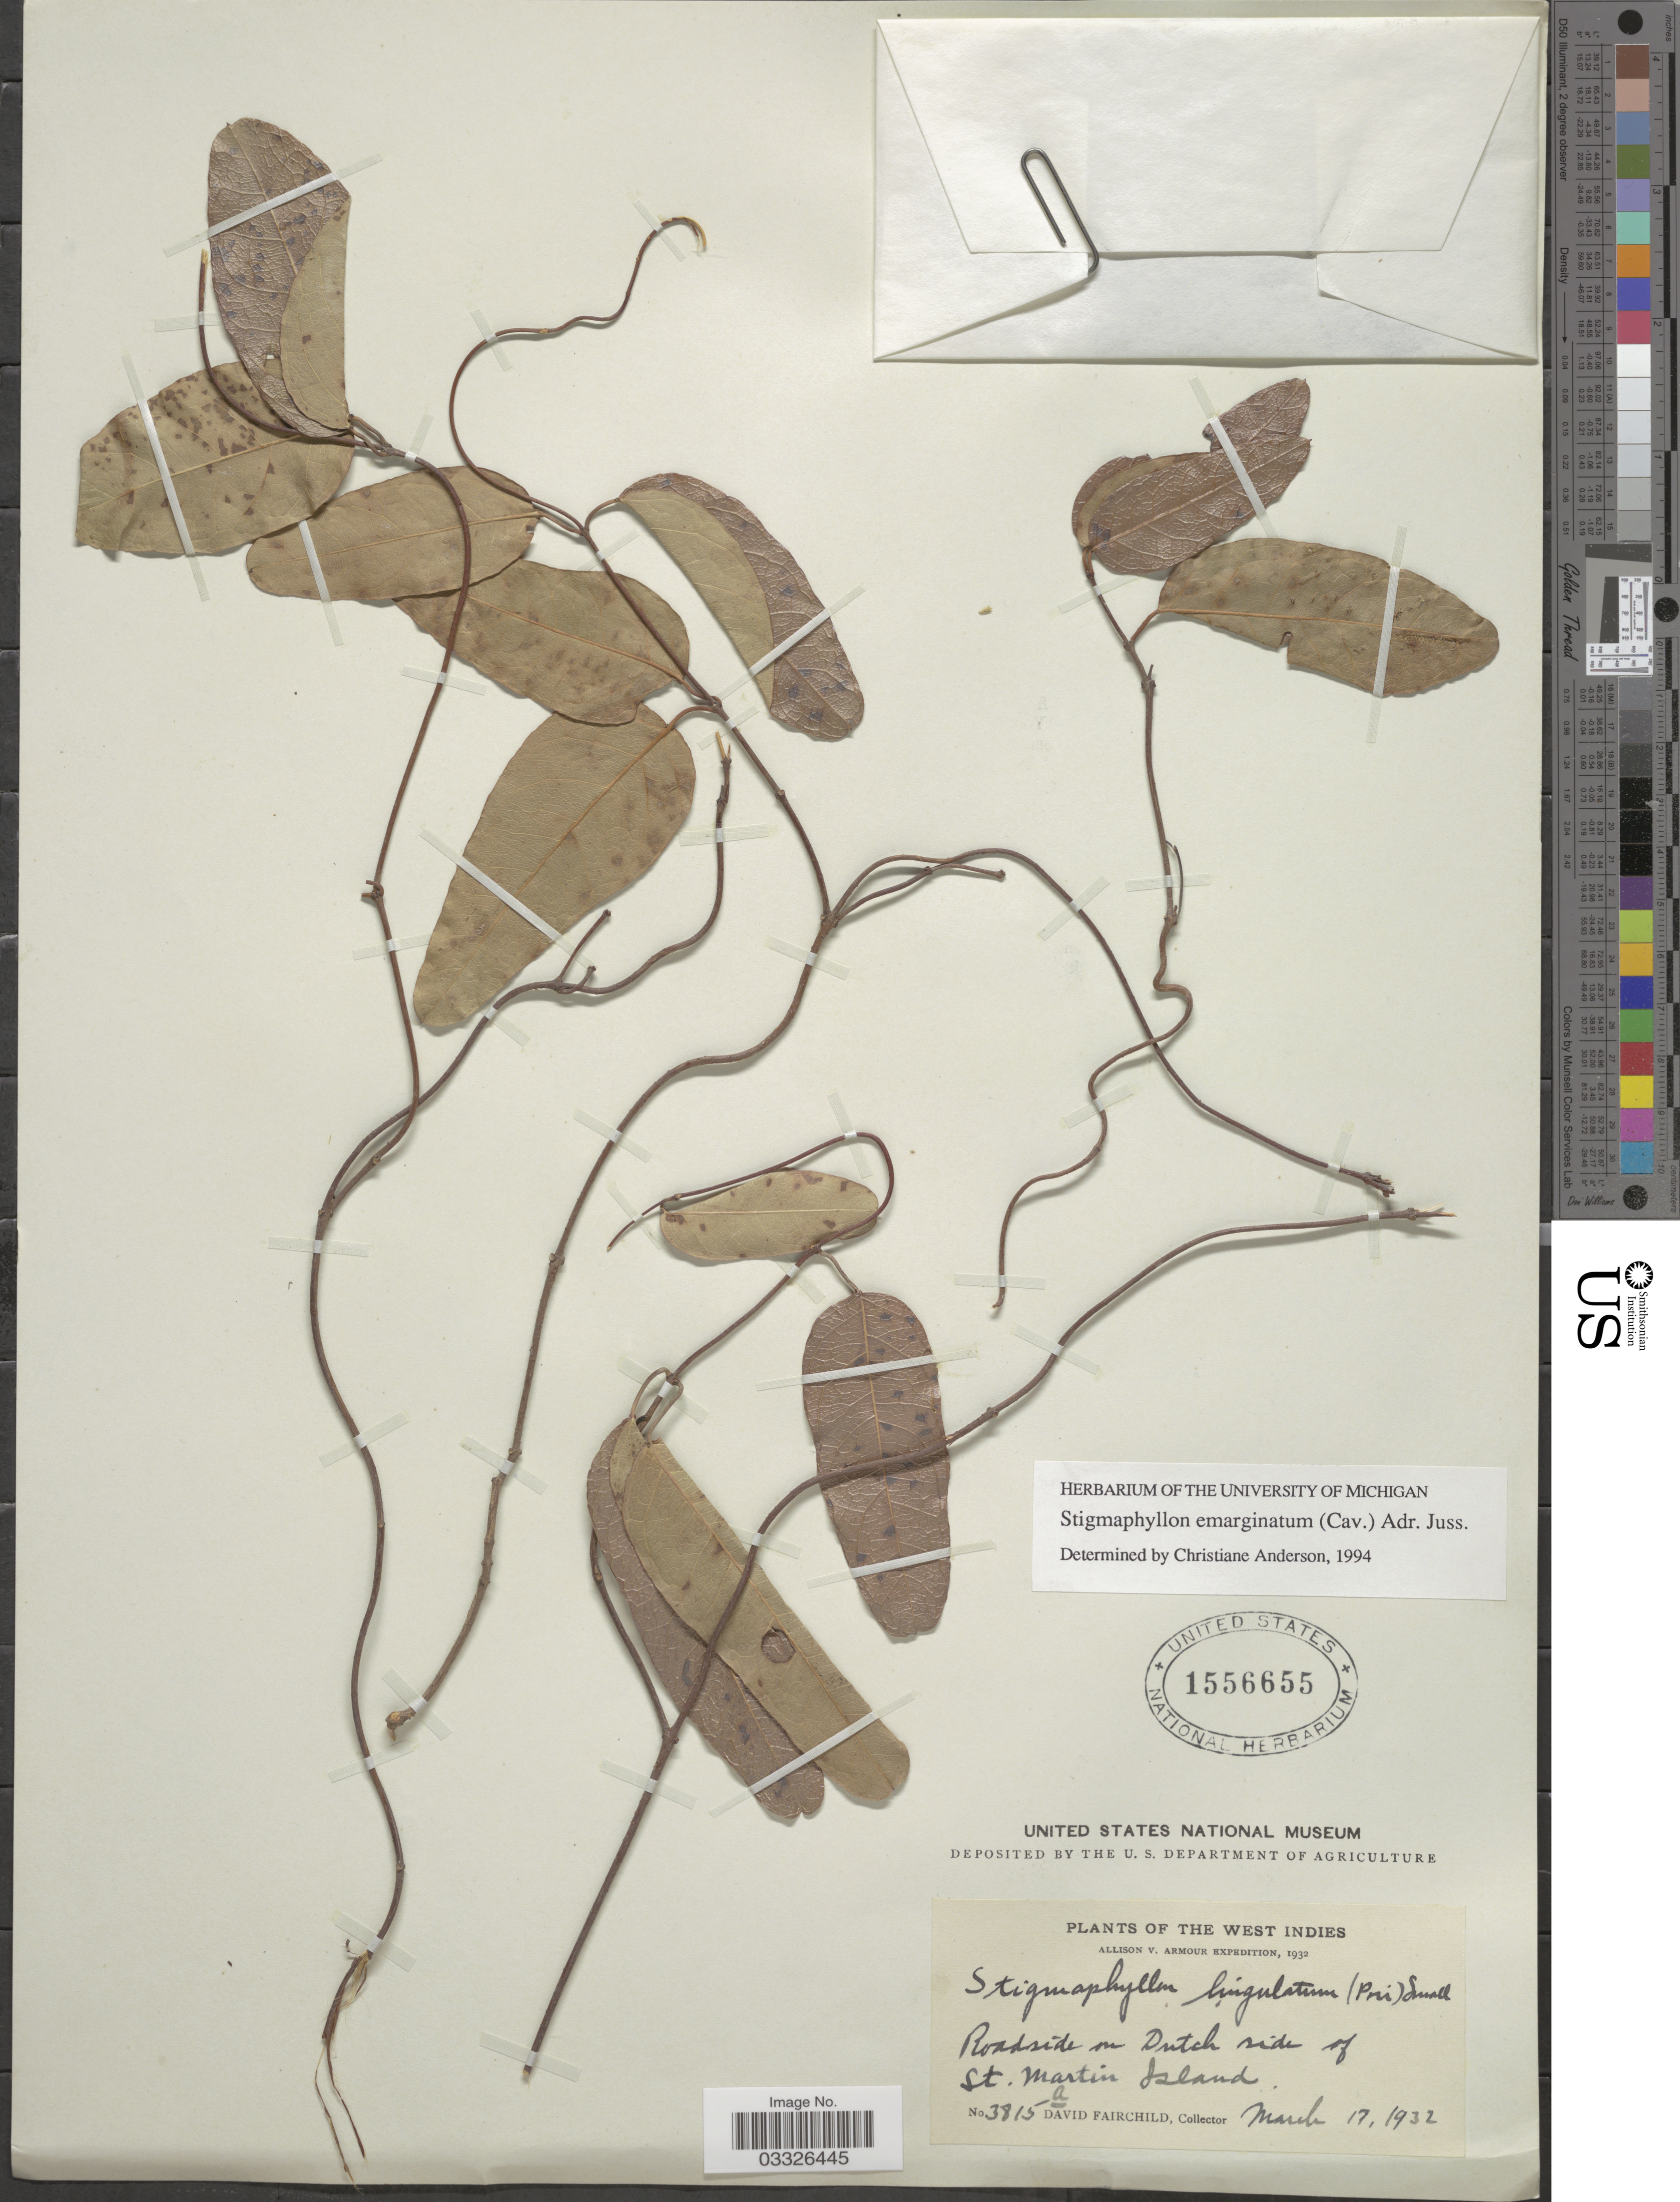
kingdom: Plantae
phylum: Tracheophyta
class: Magnoliopsida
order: Malpighiales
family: Malpighiaceae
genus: Stigmaphyllon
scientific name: Stigmaphyllon emarginatum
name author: (Cav.) A. Juss.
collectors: D. Fairchild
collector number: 3815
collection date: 1932-03-17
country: Sint Maartin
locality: The West Indies. Roadside on Dutch side of St. Maartin [interpreted] Island.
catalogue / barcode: US 1556655